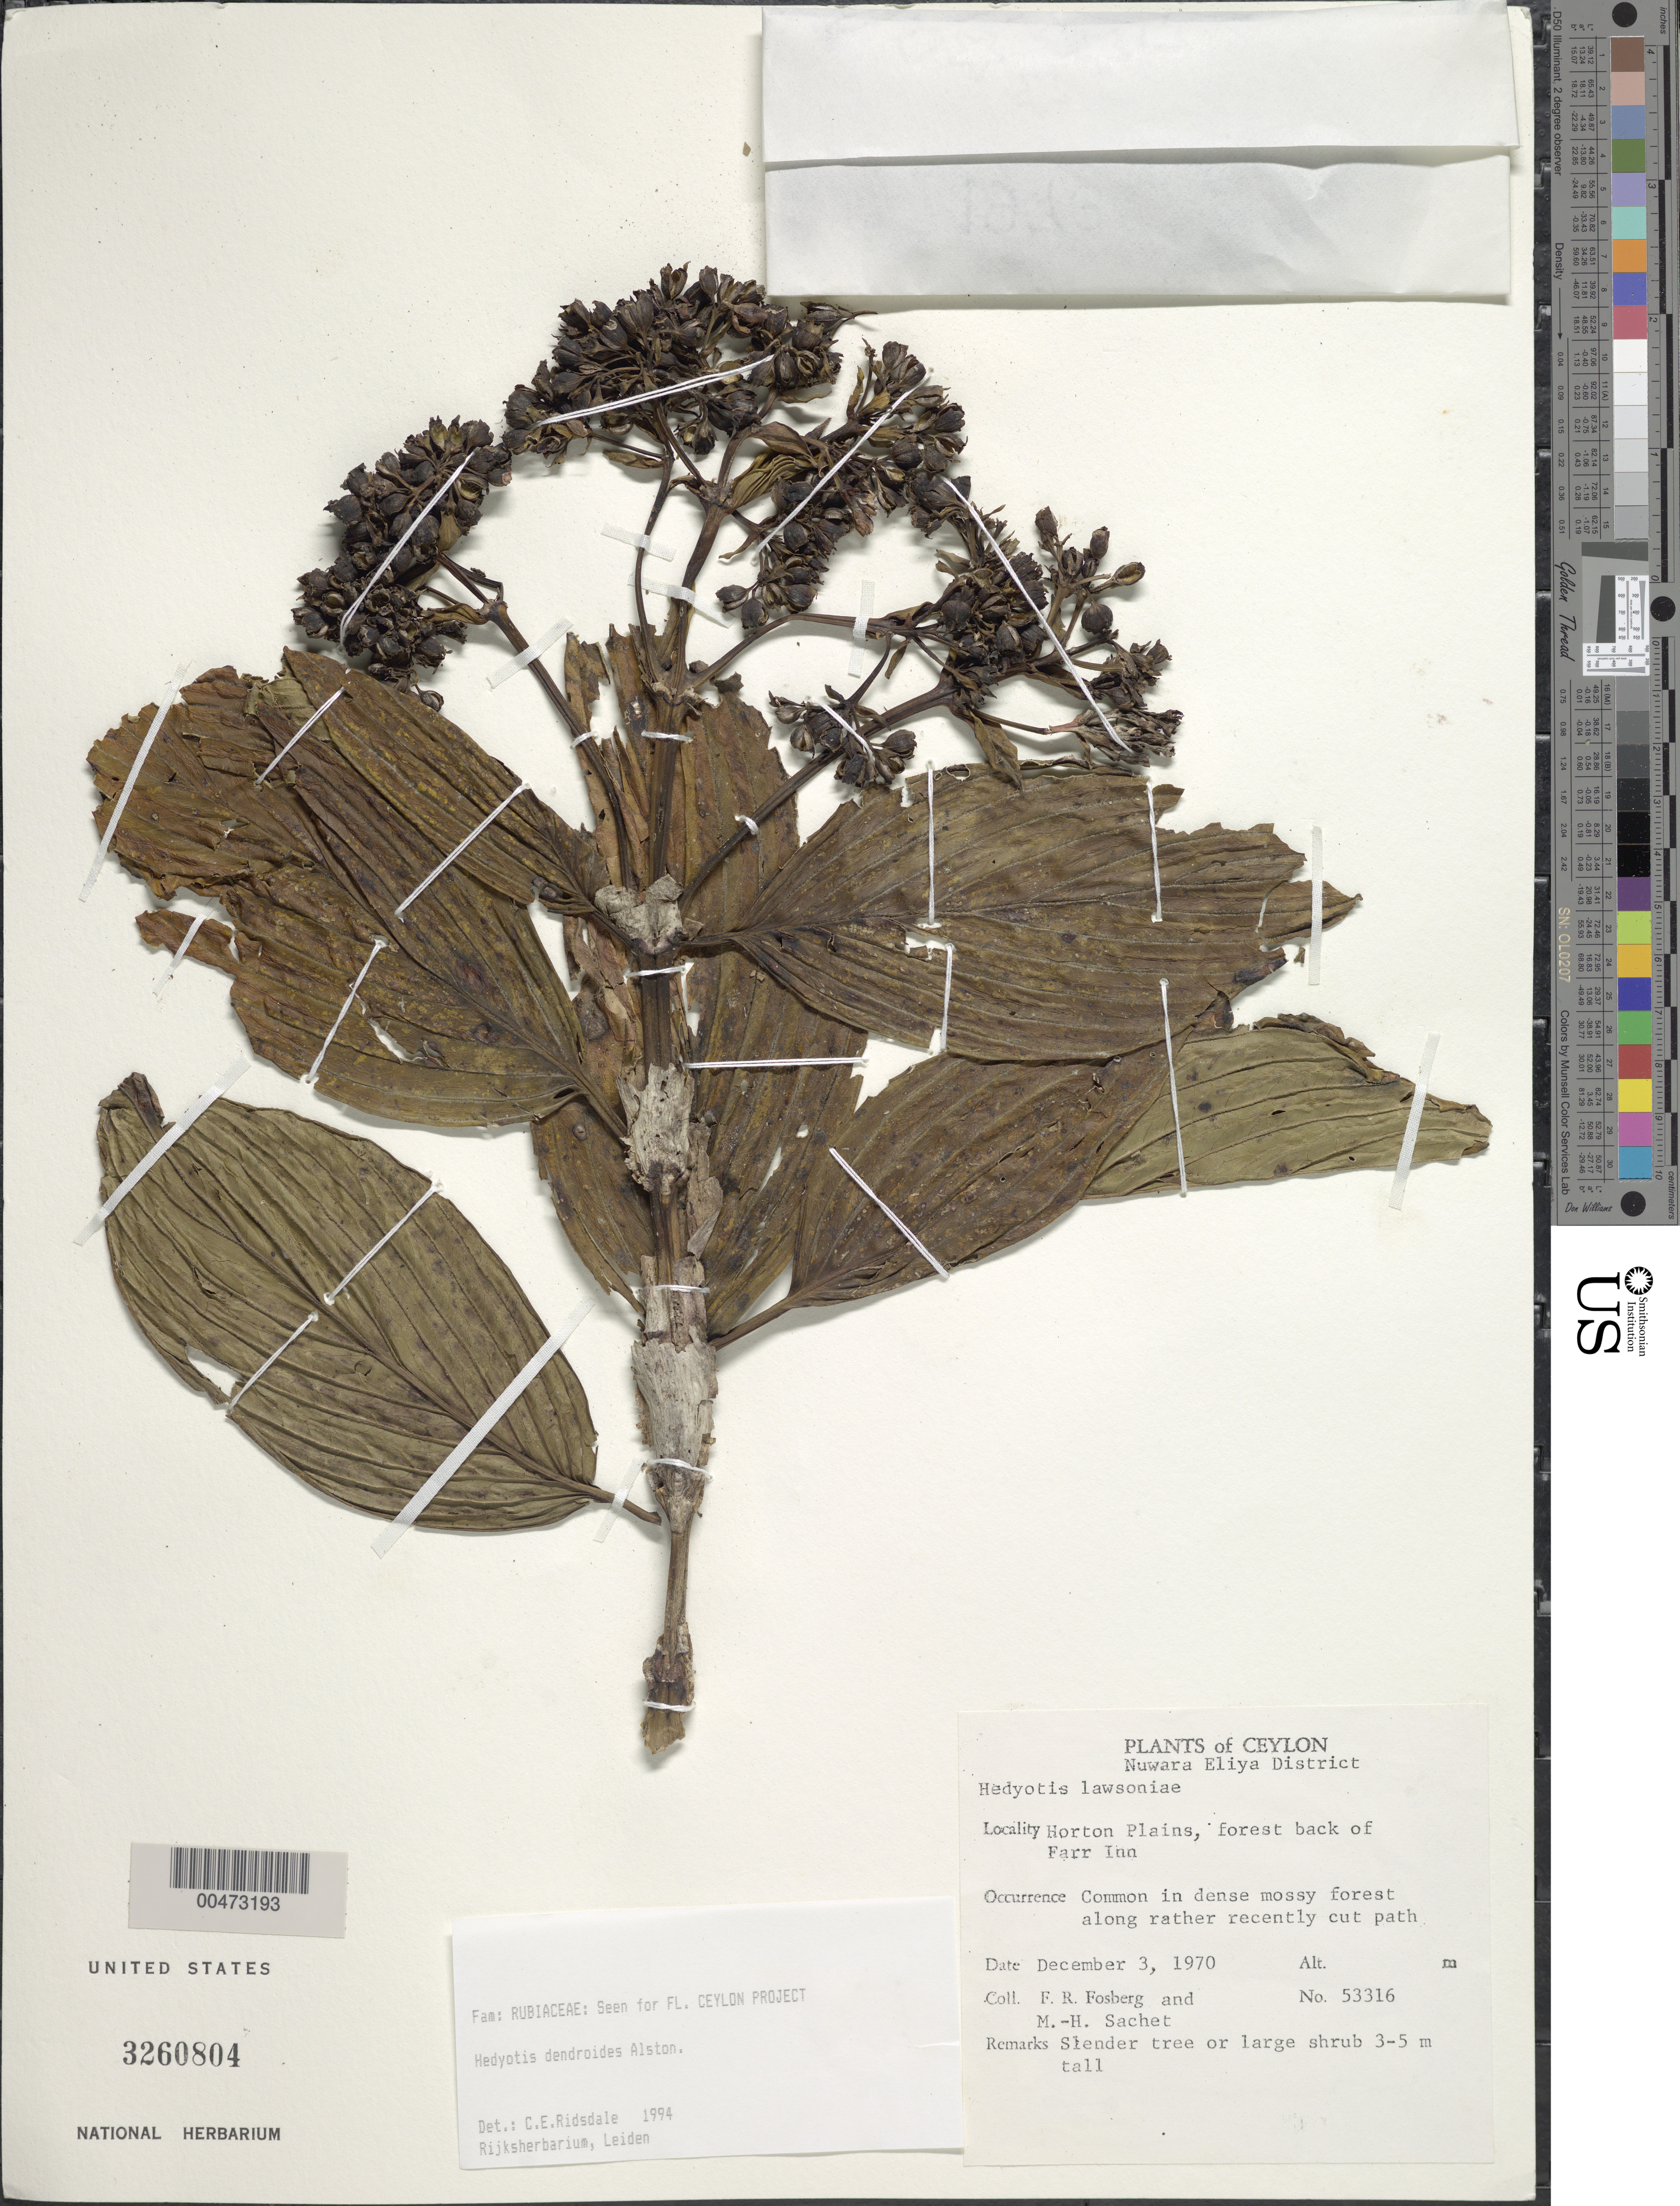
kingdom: Plantae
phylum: Tracheophyta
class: Magnoliopsida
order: Gentianales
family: Rubiaceae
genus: Hedyotis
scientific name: Hedyotis dendroides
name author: Alston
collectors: F. R. Fosberg & M.-H. Sachet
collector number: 53316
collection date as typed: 03 Dec 1970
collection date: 1970-12-03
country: Sri Lanka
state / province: Central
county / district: Nuwara Eliya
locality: Horton Plains, forest back of Farr Inn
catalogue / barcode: US 3260804